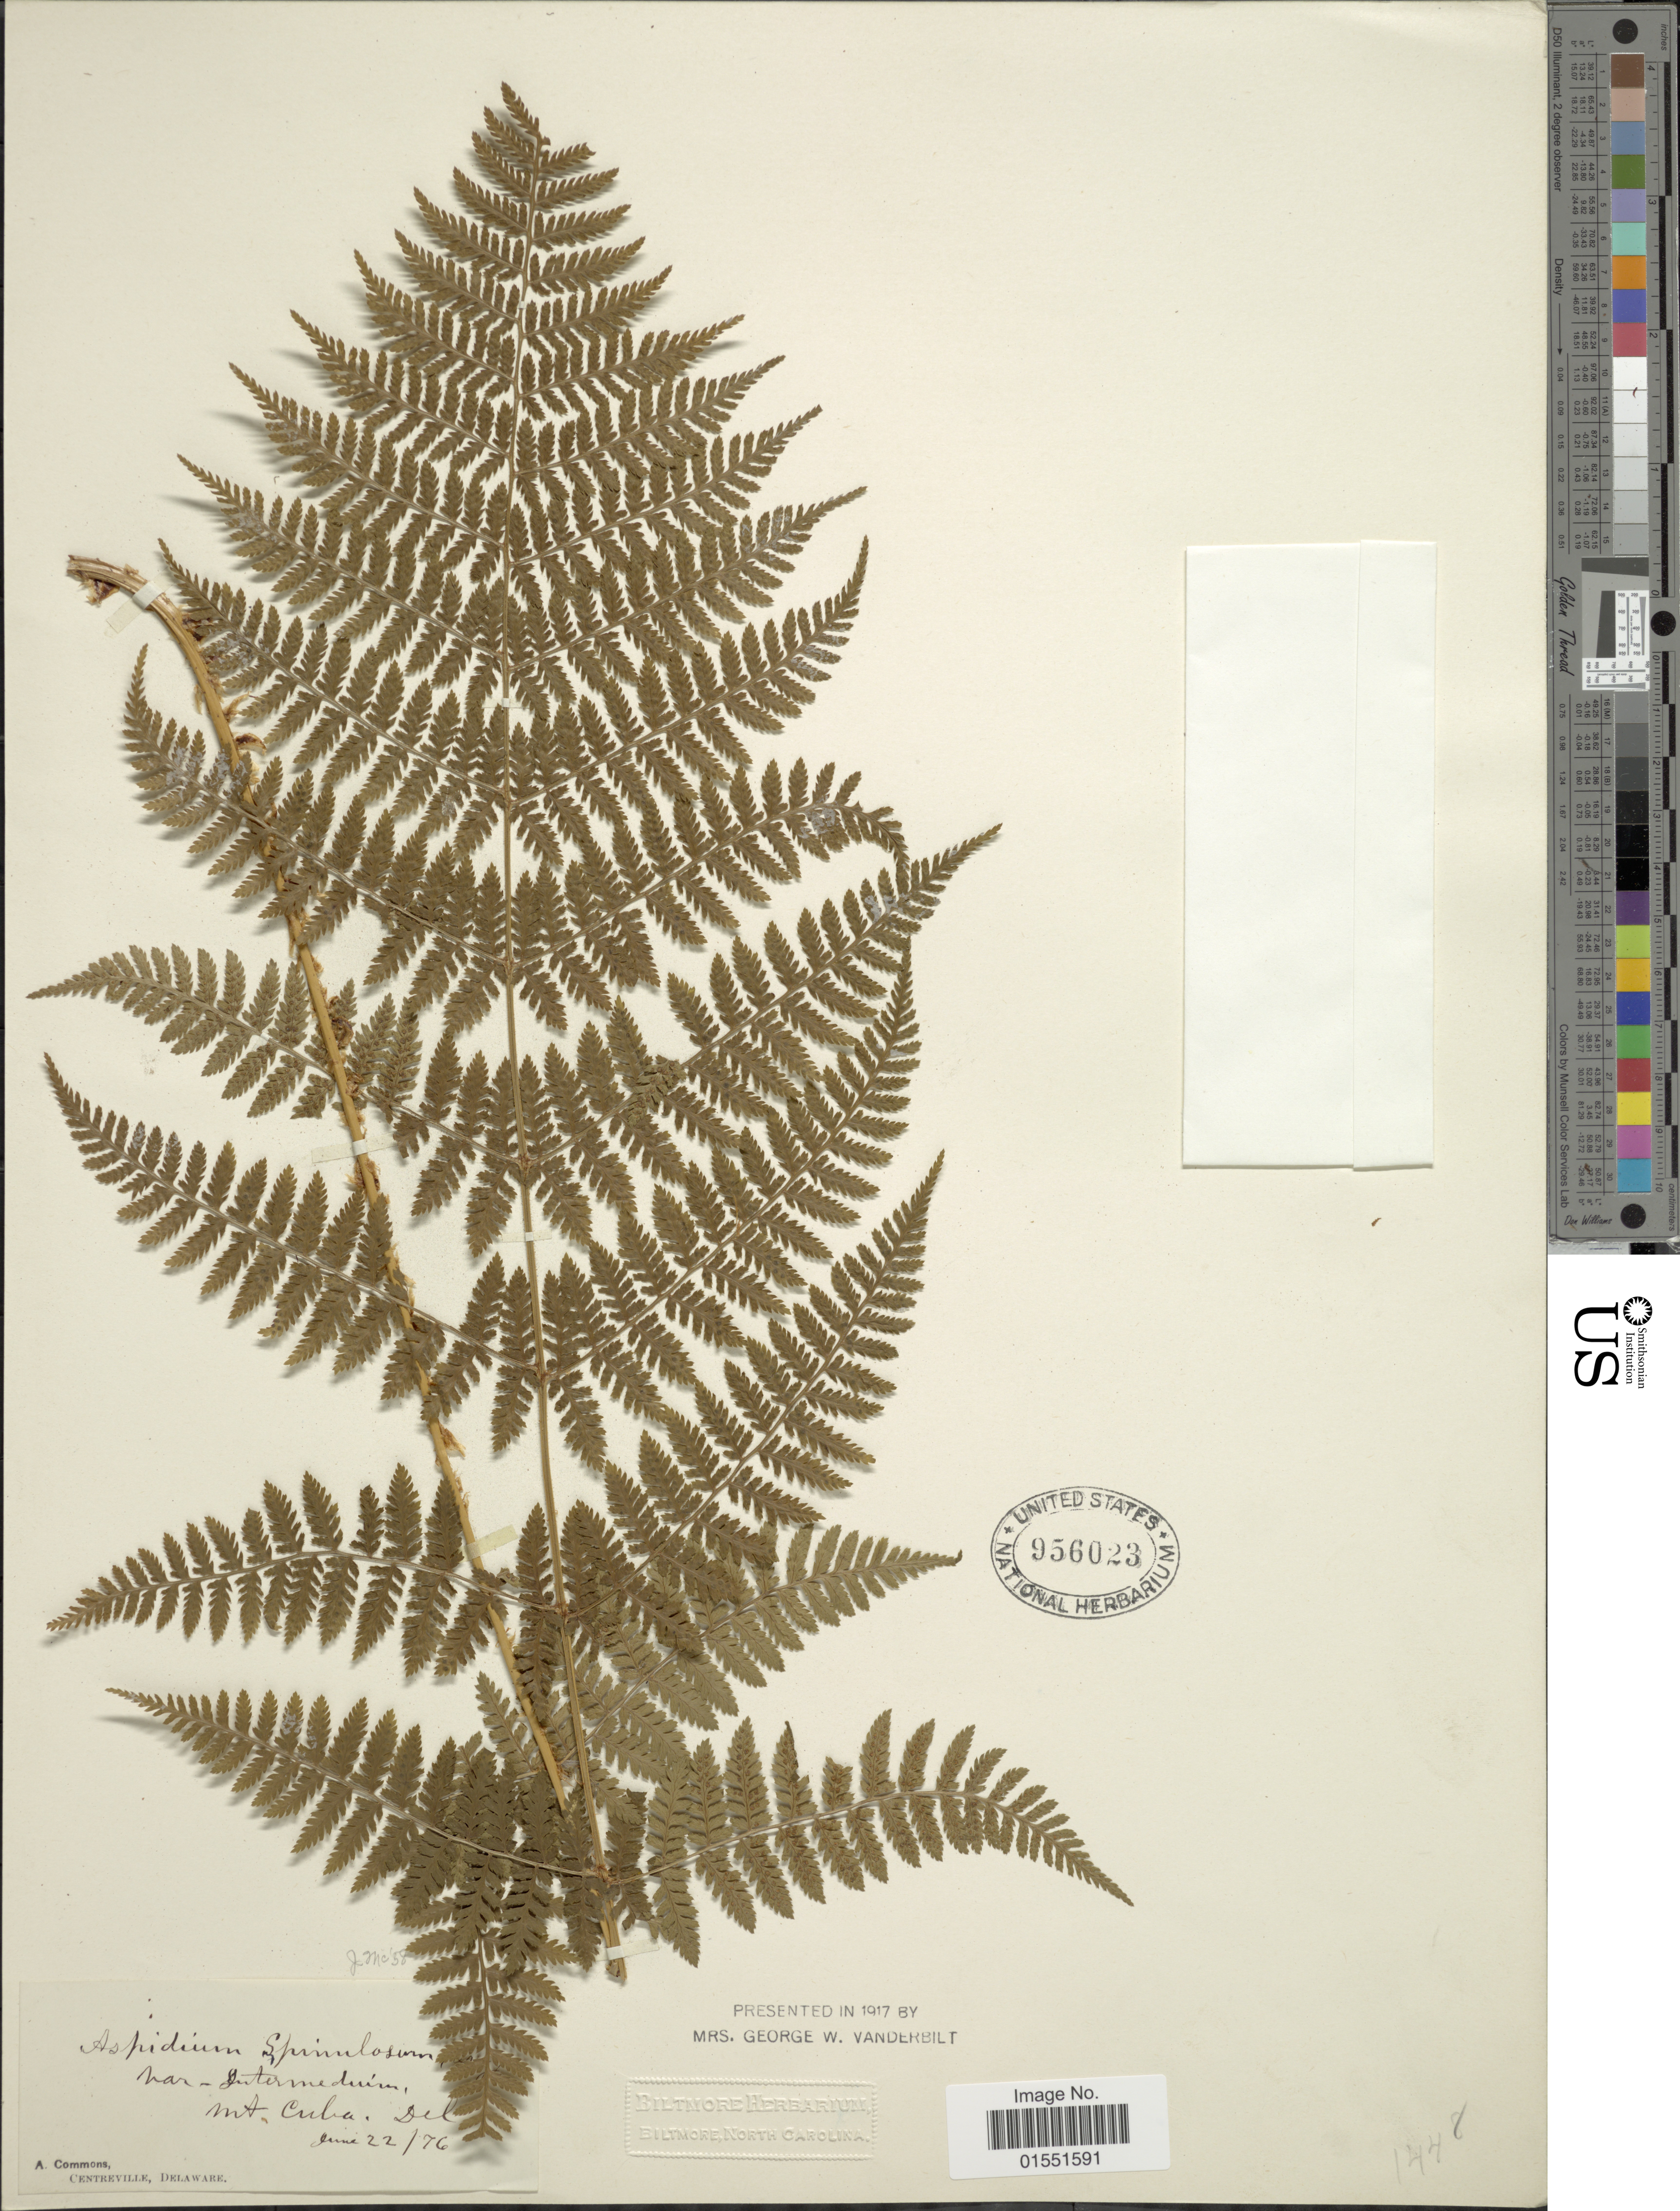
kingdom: Plantae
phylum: Tracheophyta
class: Polypodiopsida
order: Polypodiales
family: Dryopteridaceae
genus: Dryopteris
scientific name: Dryopteris intermedia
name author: (Muhl.) A. Gray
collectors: A. Commons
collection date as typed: Transcribed d/m/y: 22/6/76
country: United States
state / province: Delaware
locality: Mt. Cuba, Del.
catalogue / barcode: US 956023